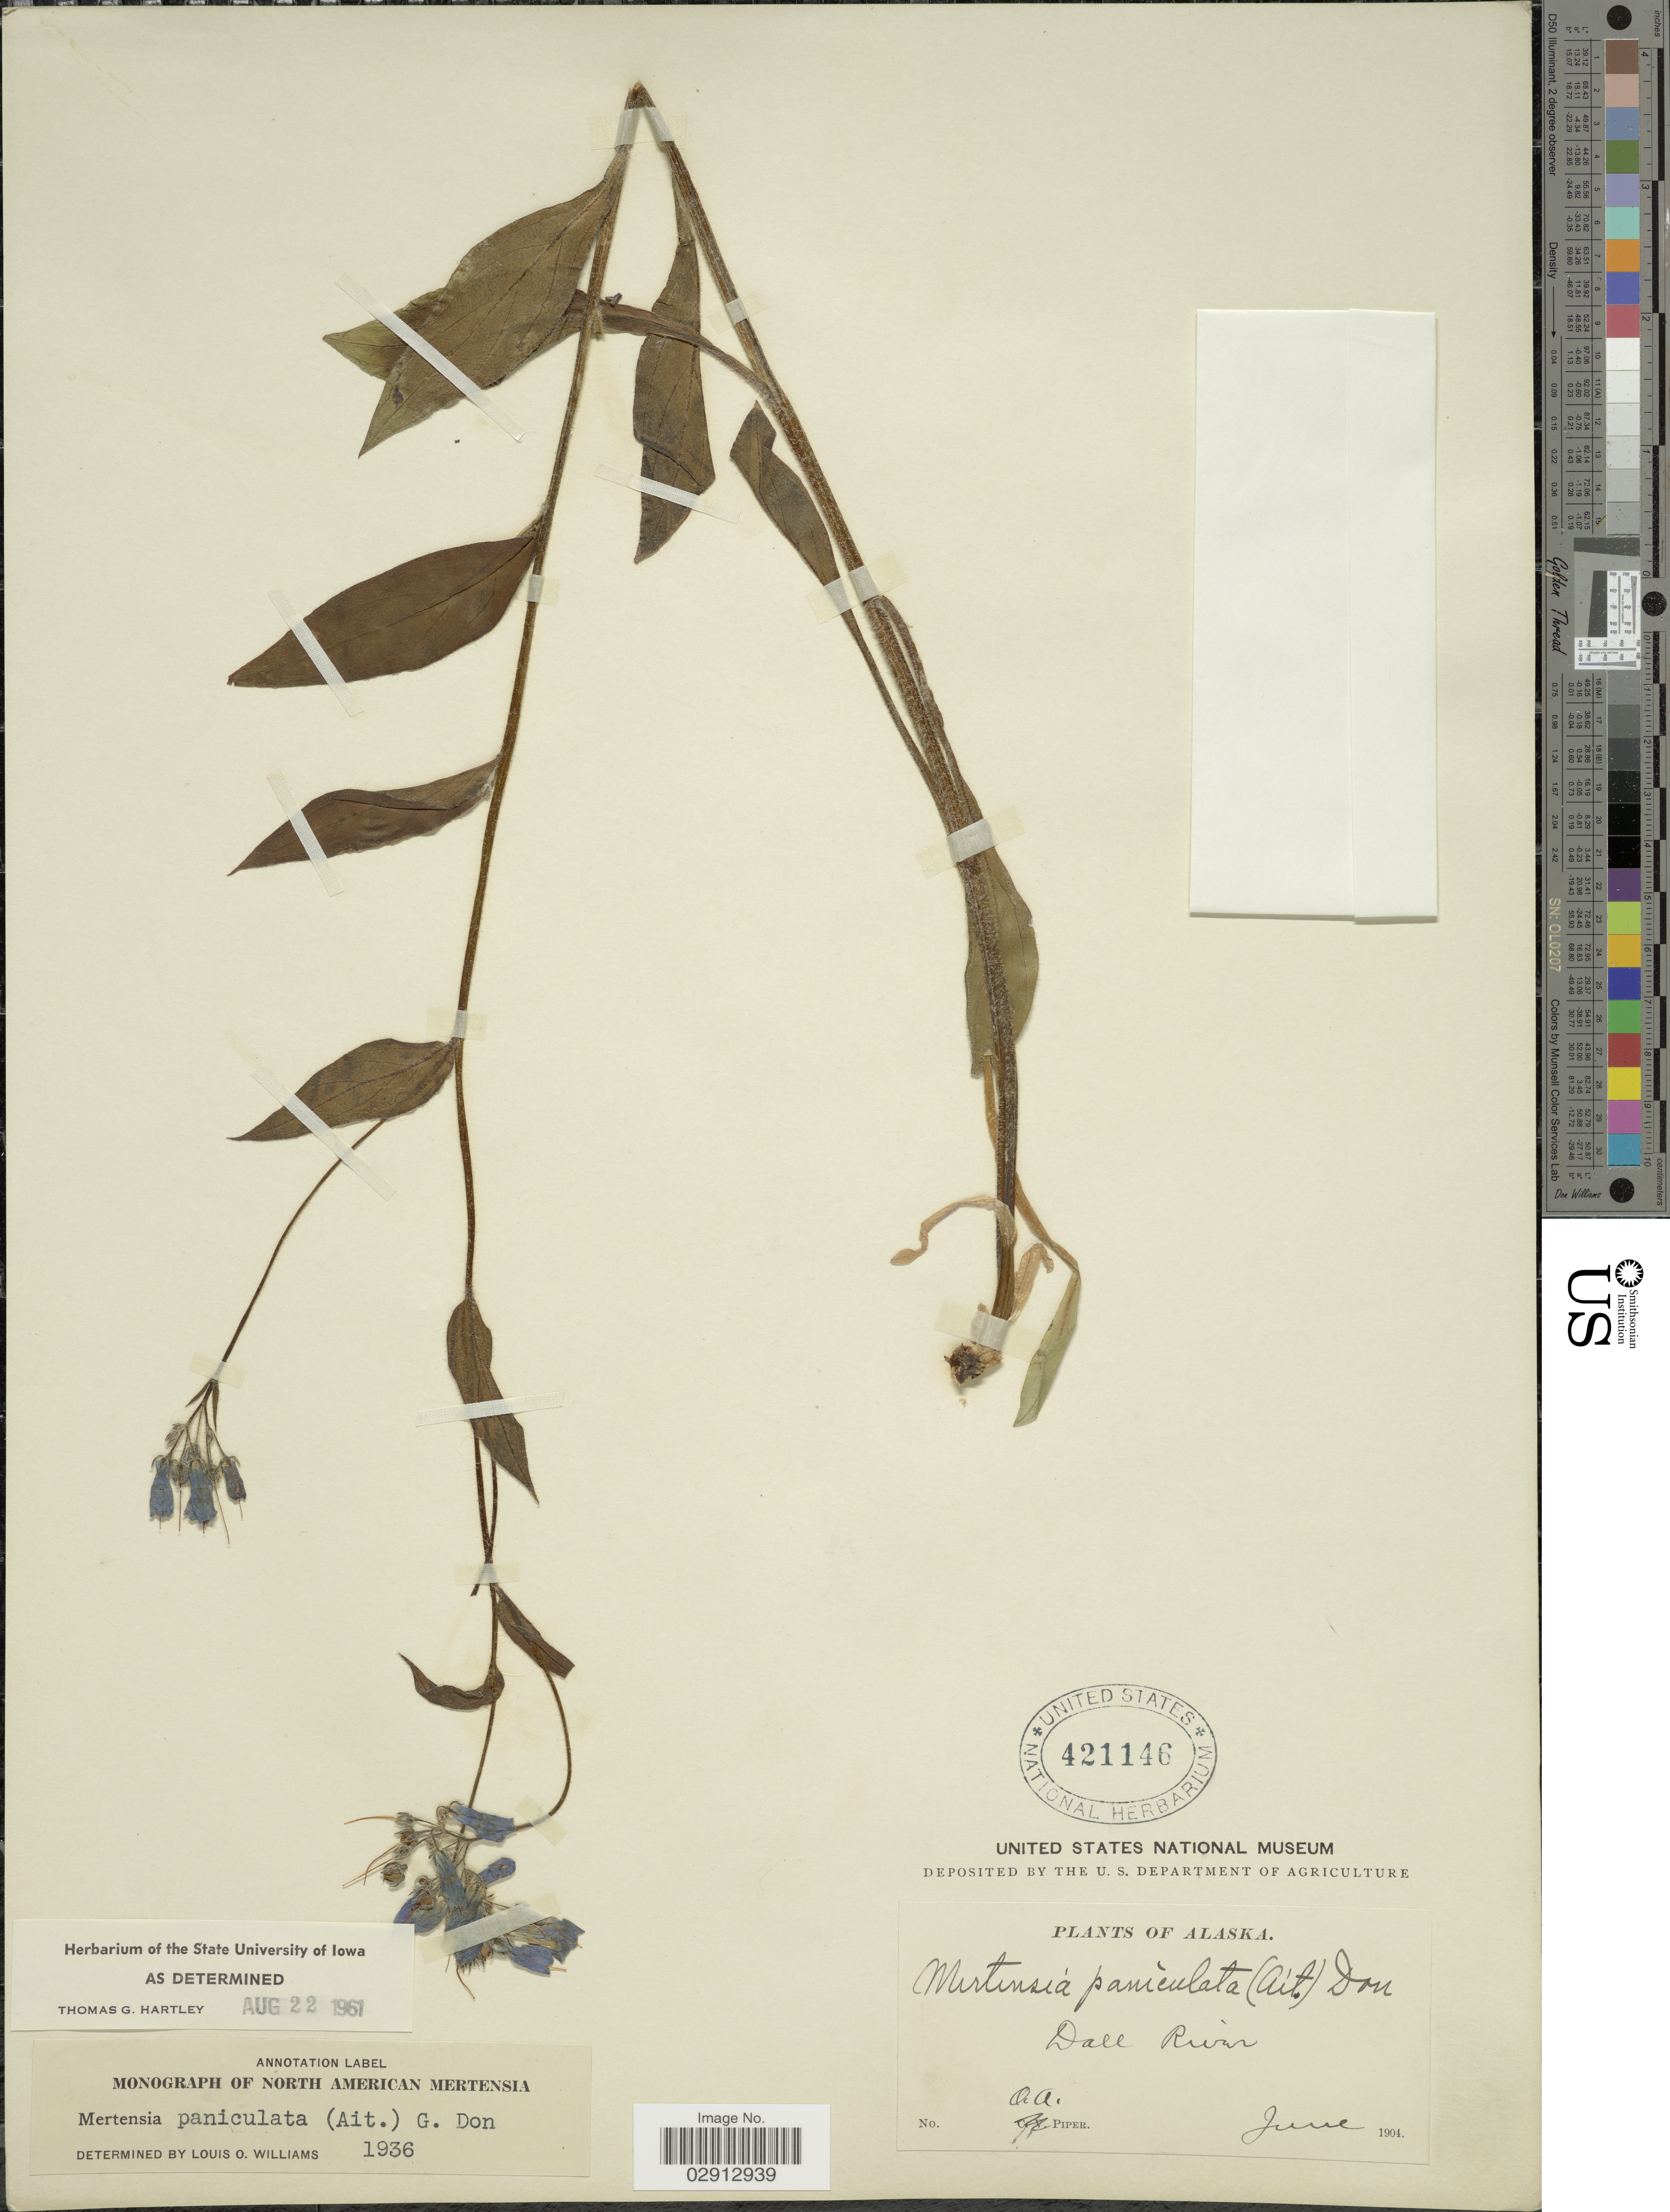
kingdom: Plantae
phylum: Tracheophyta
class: Magnoliopsida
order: Boraginales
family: Boraginaceae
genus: Mertensia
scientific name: Mertensia paniculata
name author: (Aiton) G. Don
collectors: O. Piper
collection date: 1904-06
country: United States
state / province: Alaska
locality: Dall River.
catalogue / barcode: US 421146